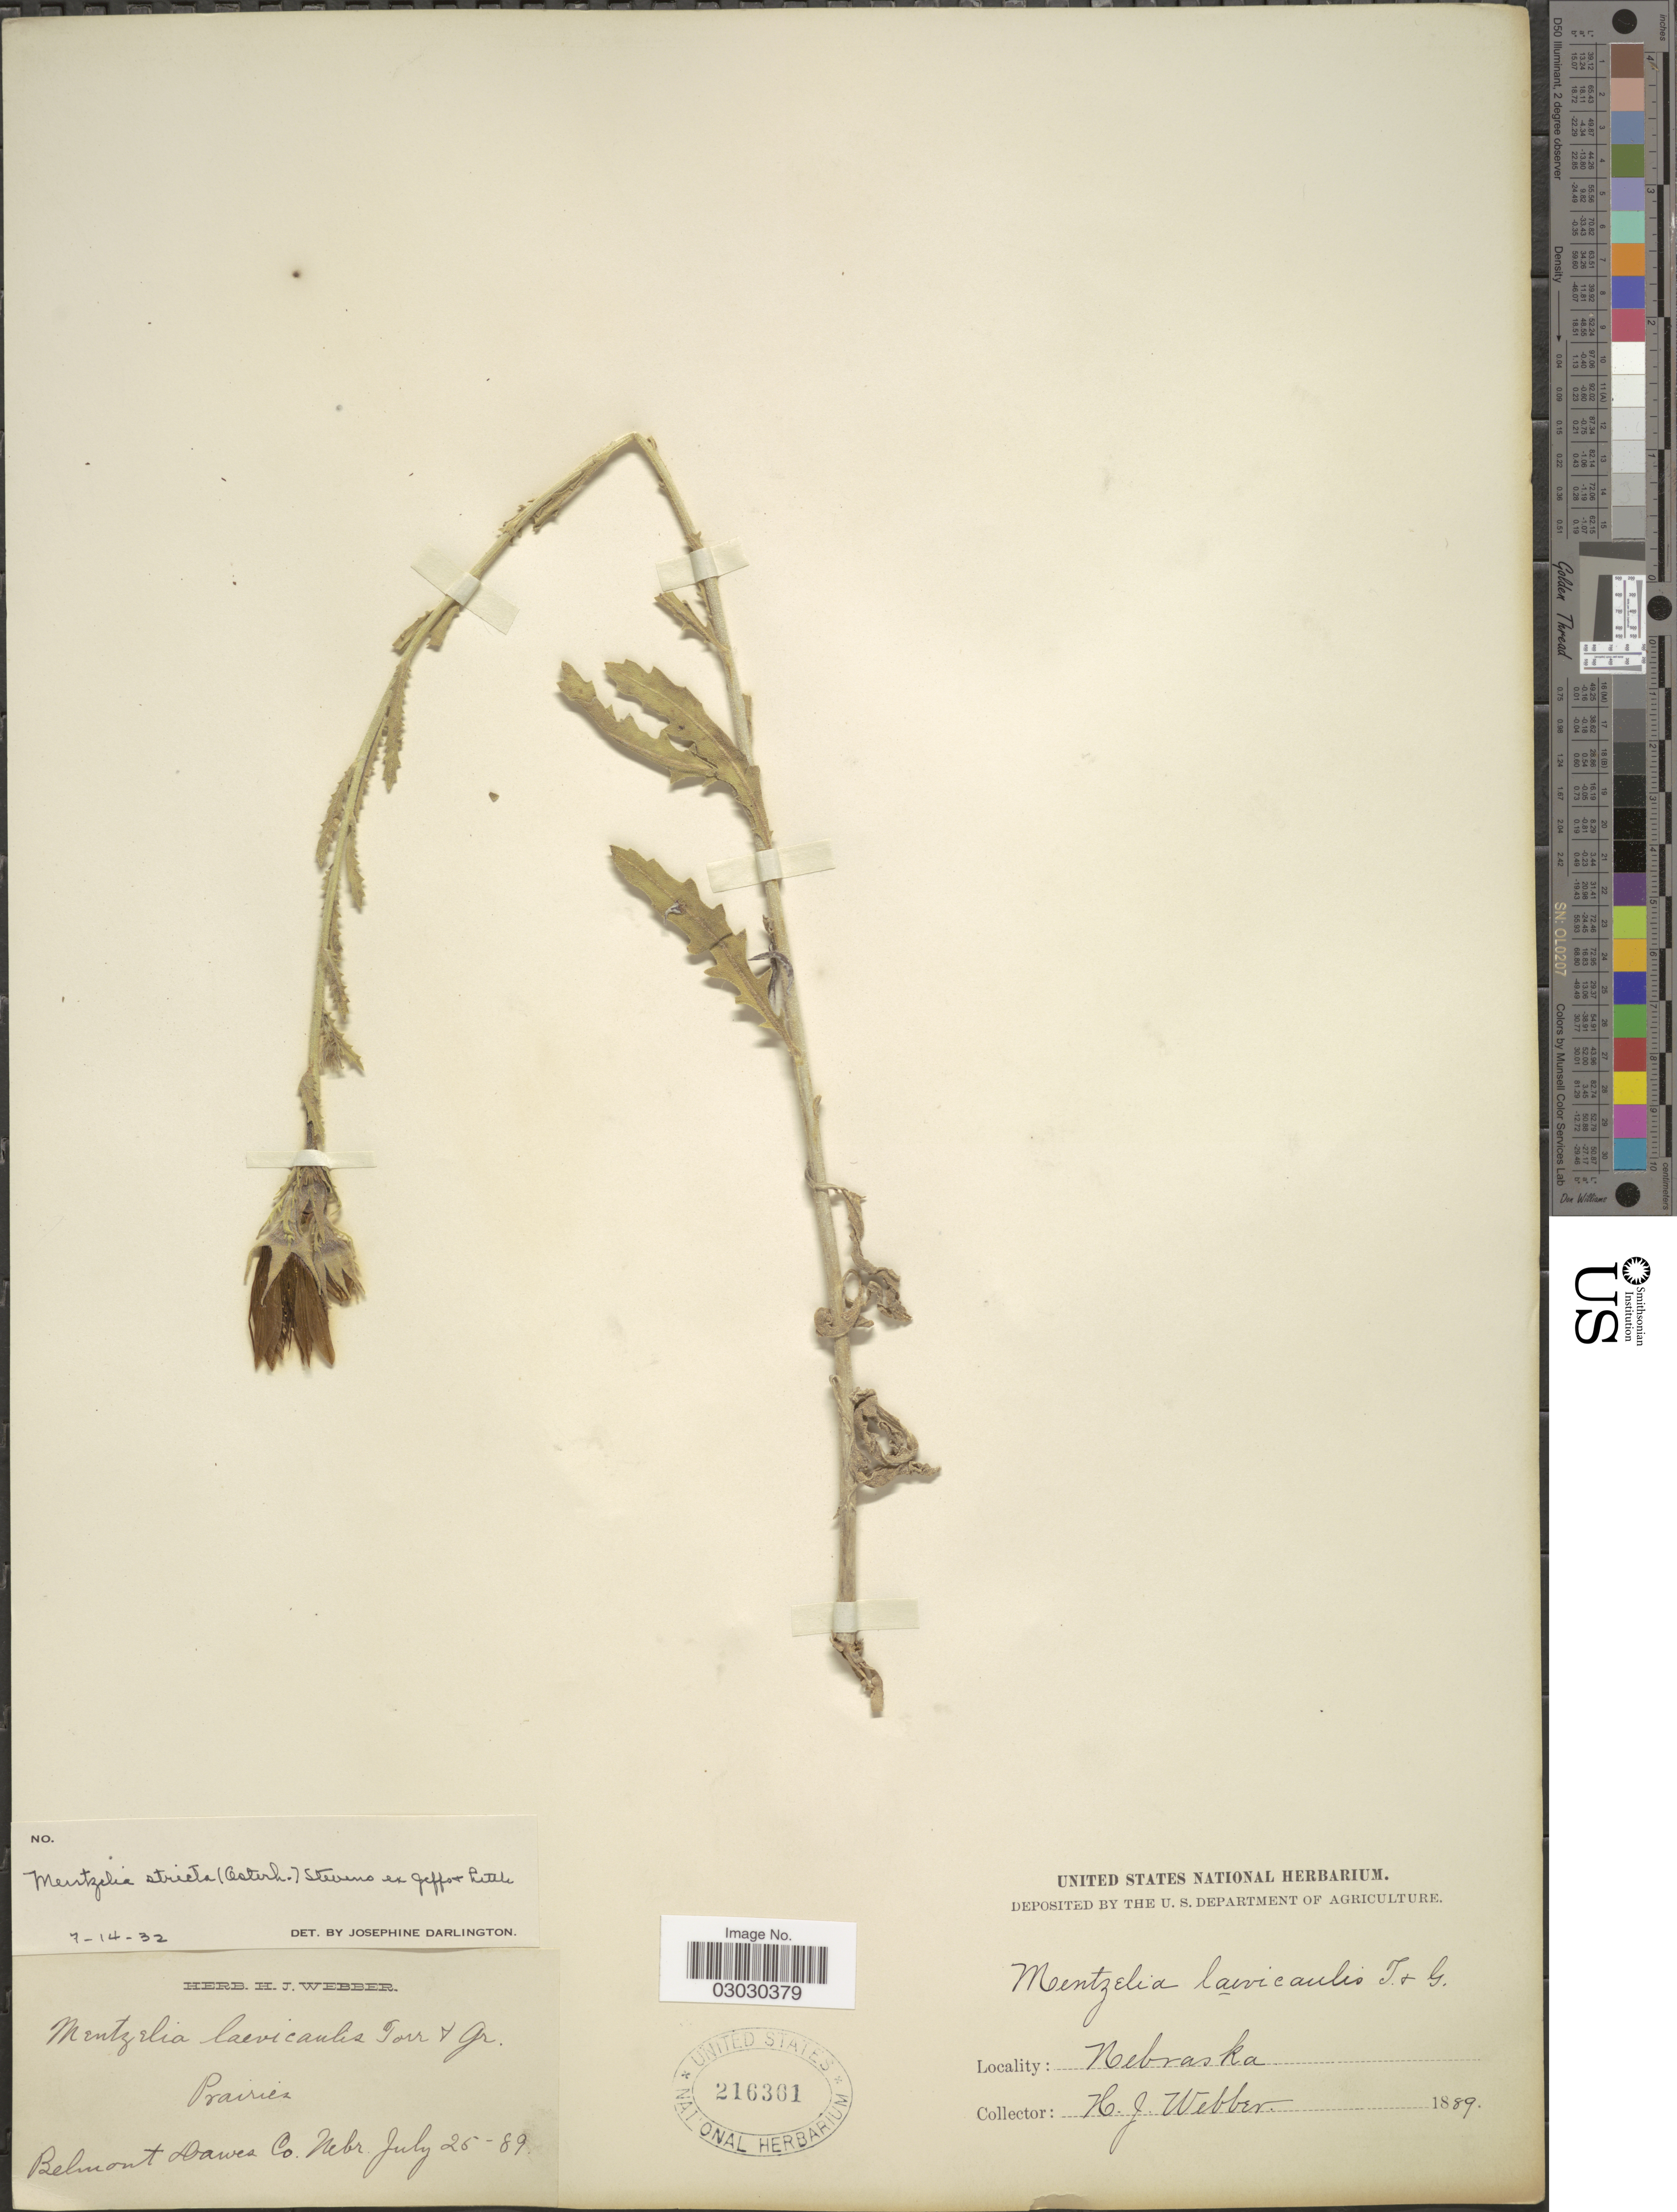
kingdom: Plantae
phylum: Tracheophyta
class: Magnoliopsida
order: Cornales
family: Loasaceae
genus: Mentzelia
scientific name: Mentzelia stricta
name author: (Osterh.) Stevens ex Jeffs & Little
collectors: H. Webber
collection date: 1889-07-25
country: United States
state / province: Nebraska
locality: Belmont, Dawes Co.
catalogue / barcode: US 216361